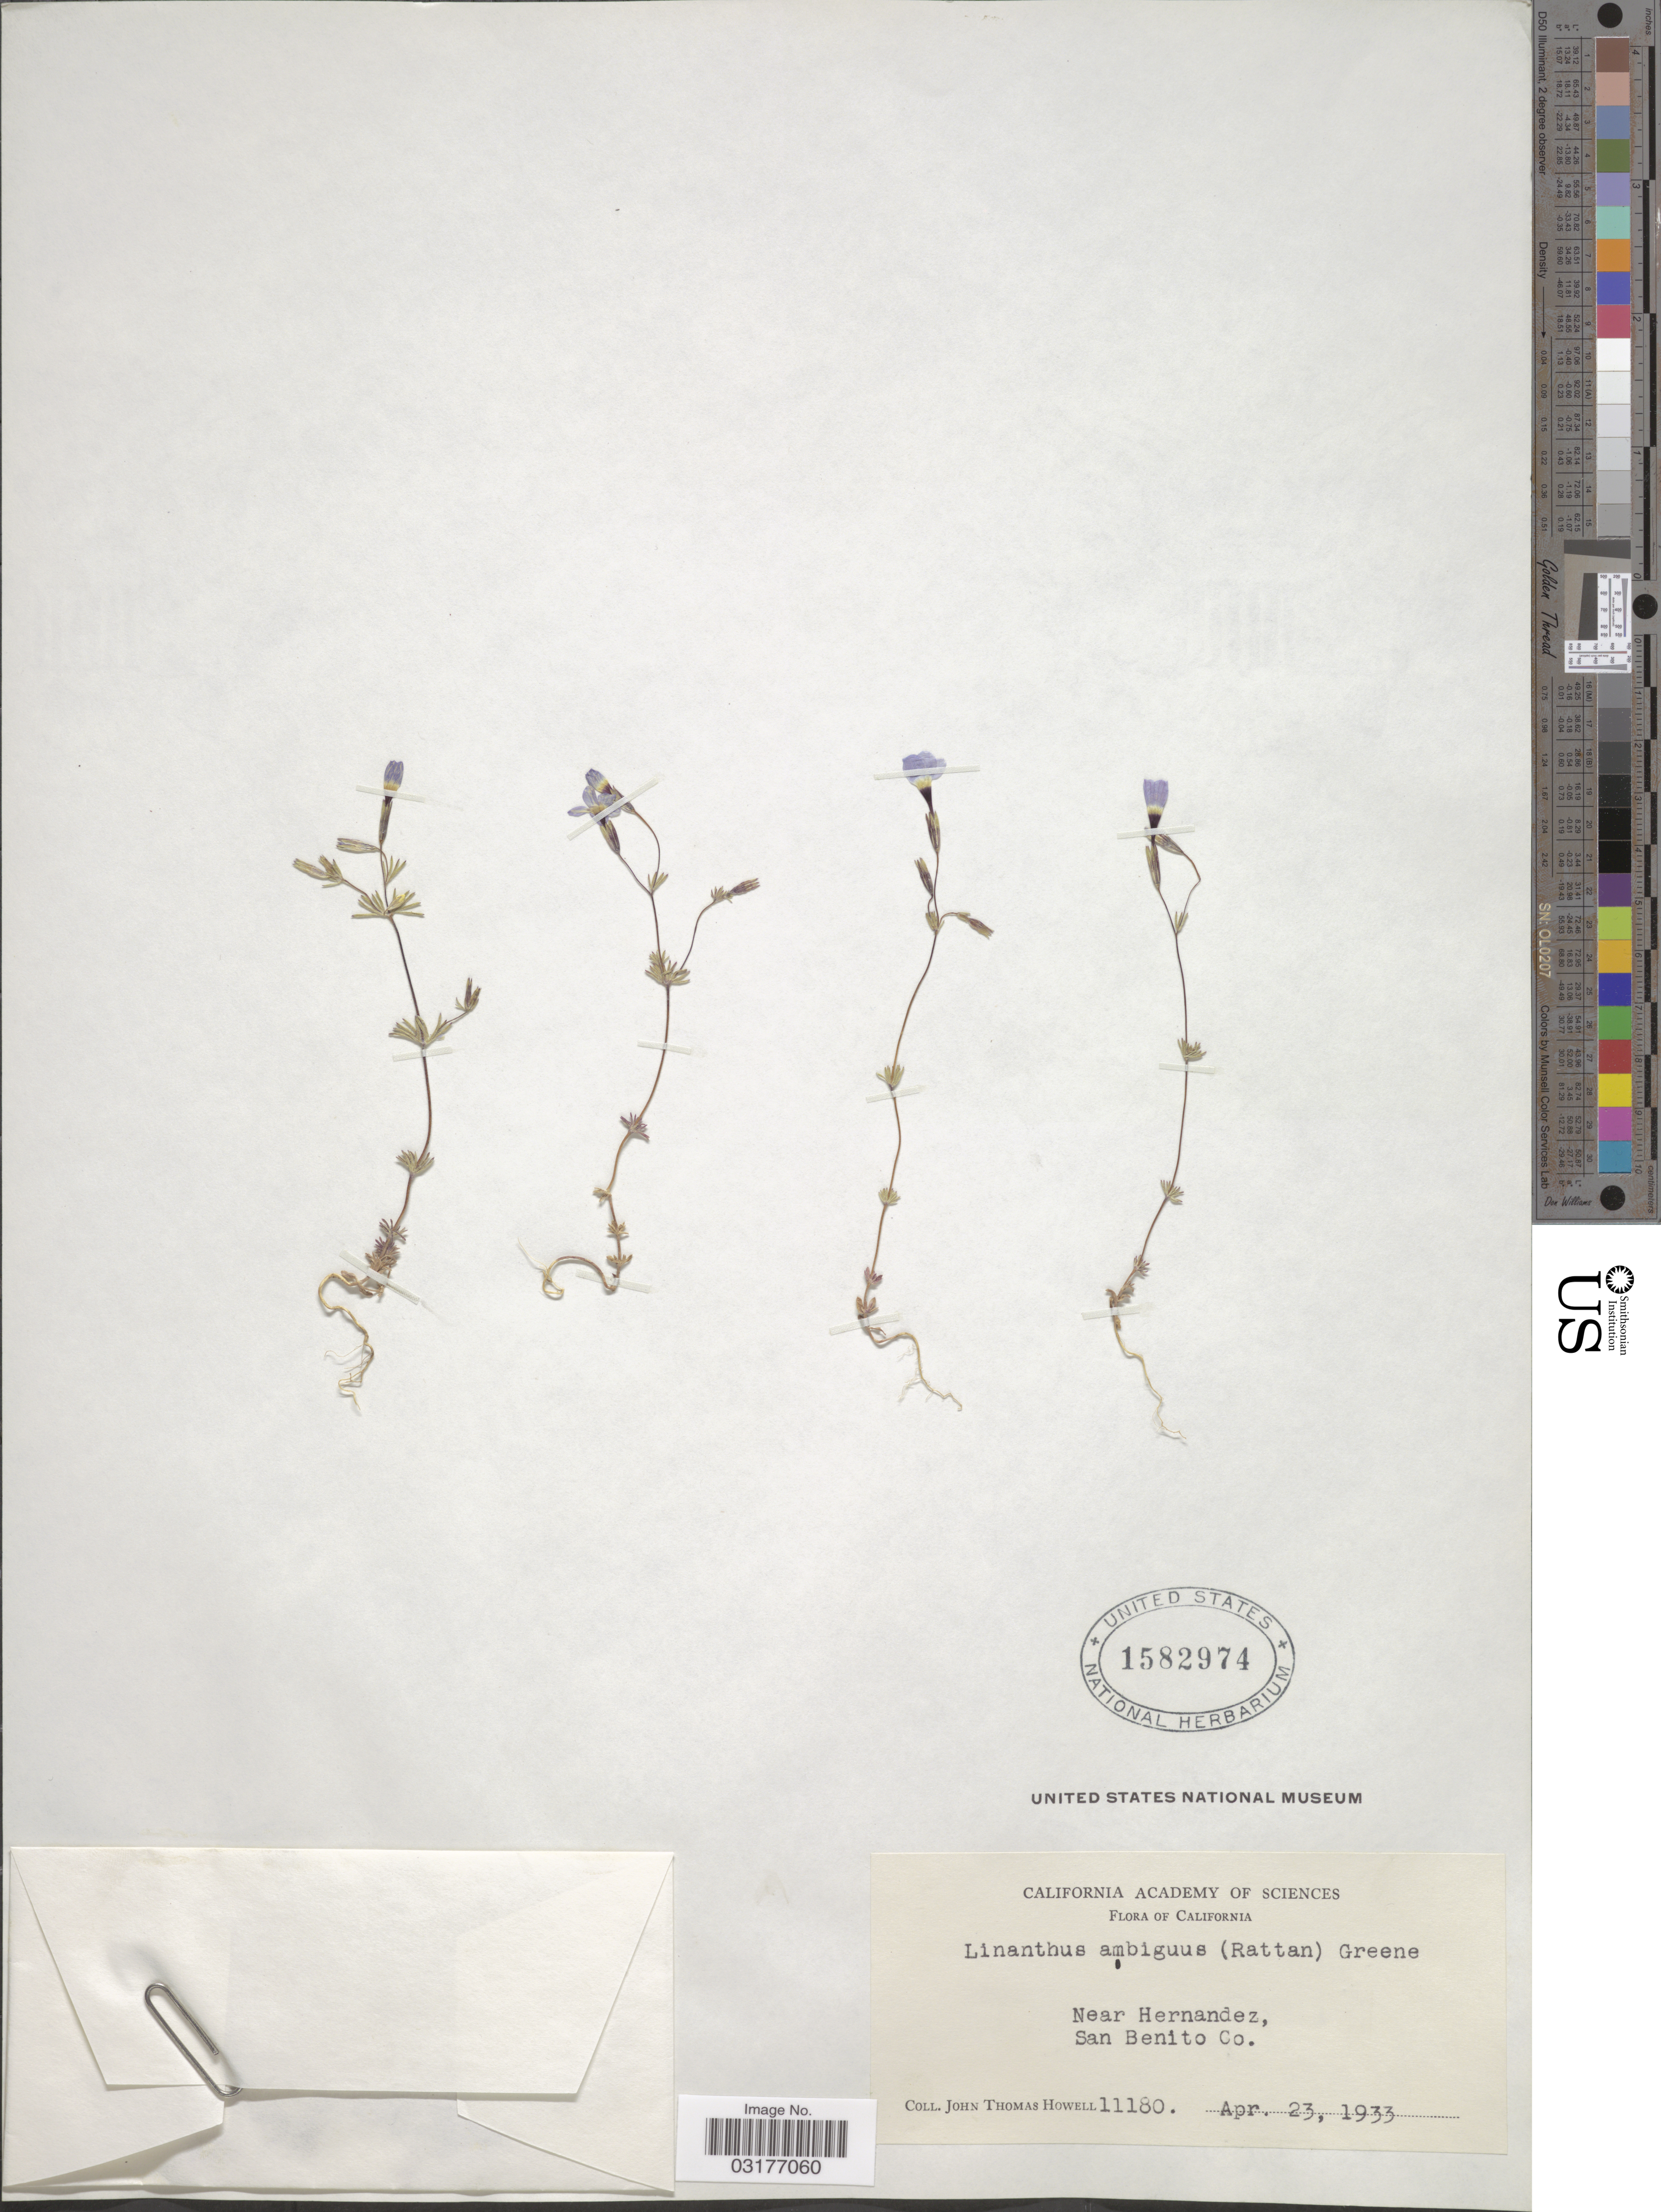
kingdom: Plantae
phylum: Tracheophyta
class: Magnoliopsida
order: Ericales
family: Polemoniaceae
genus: Leptosiphon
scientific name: Leptosiphon ambiguus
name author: (Rattan) J.M. Porter & L.A. Johnson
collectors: J. T. Howell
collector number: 11180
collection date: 1933-04-23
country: United States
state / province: California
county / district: San Benito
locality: Near Hernandez, San Benito Co.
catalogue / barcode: US 1582974